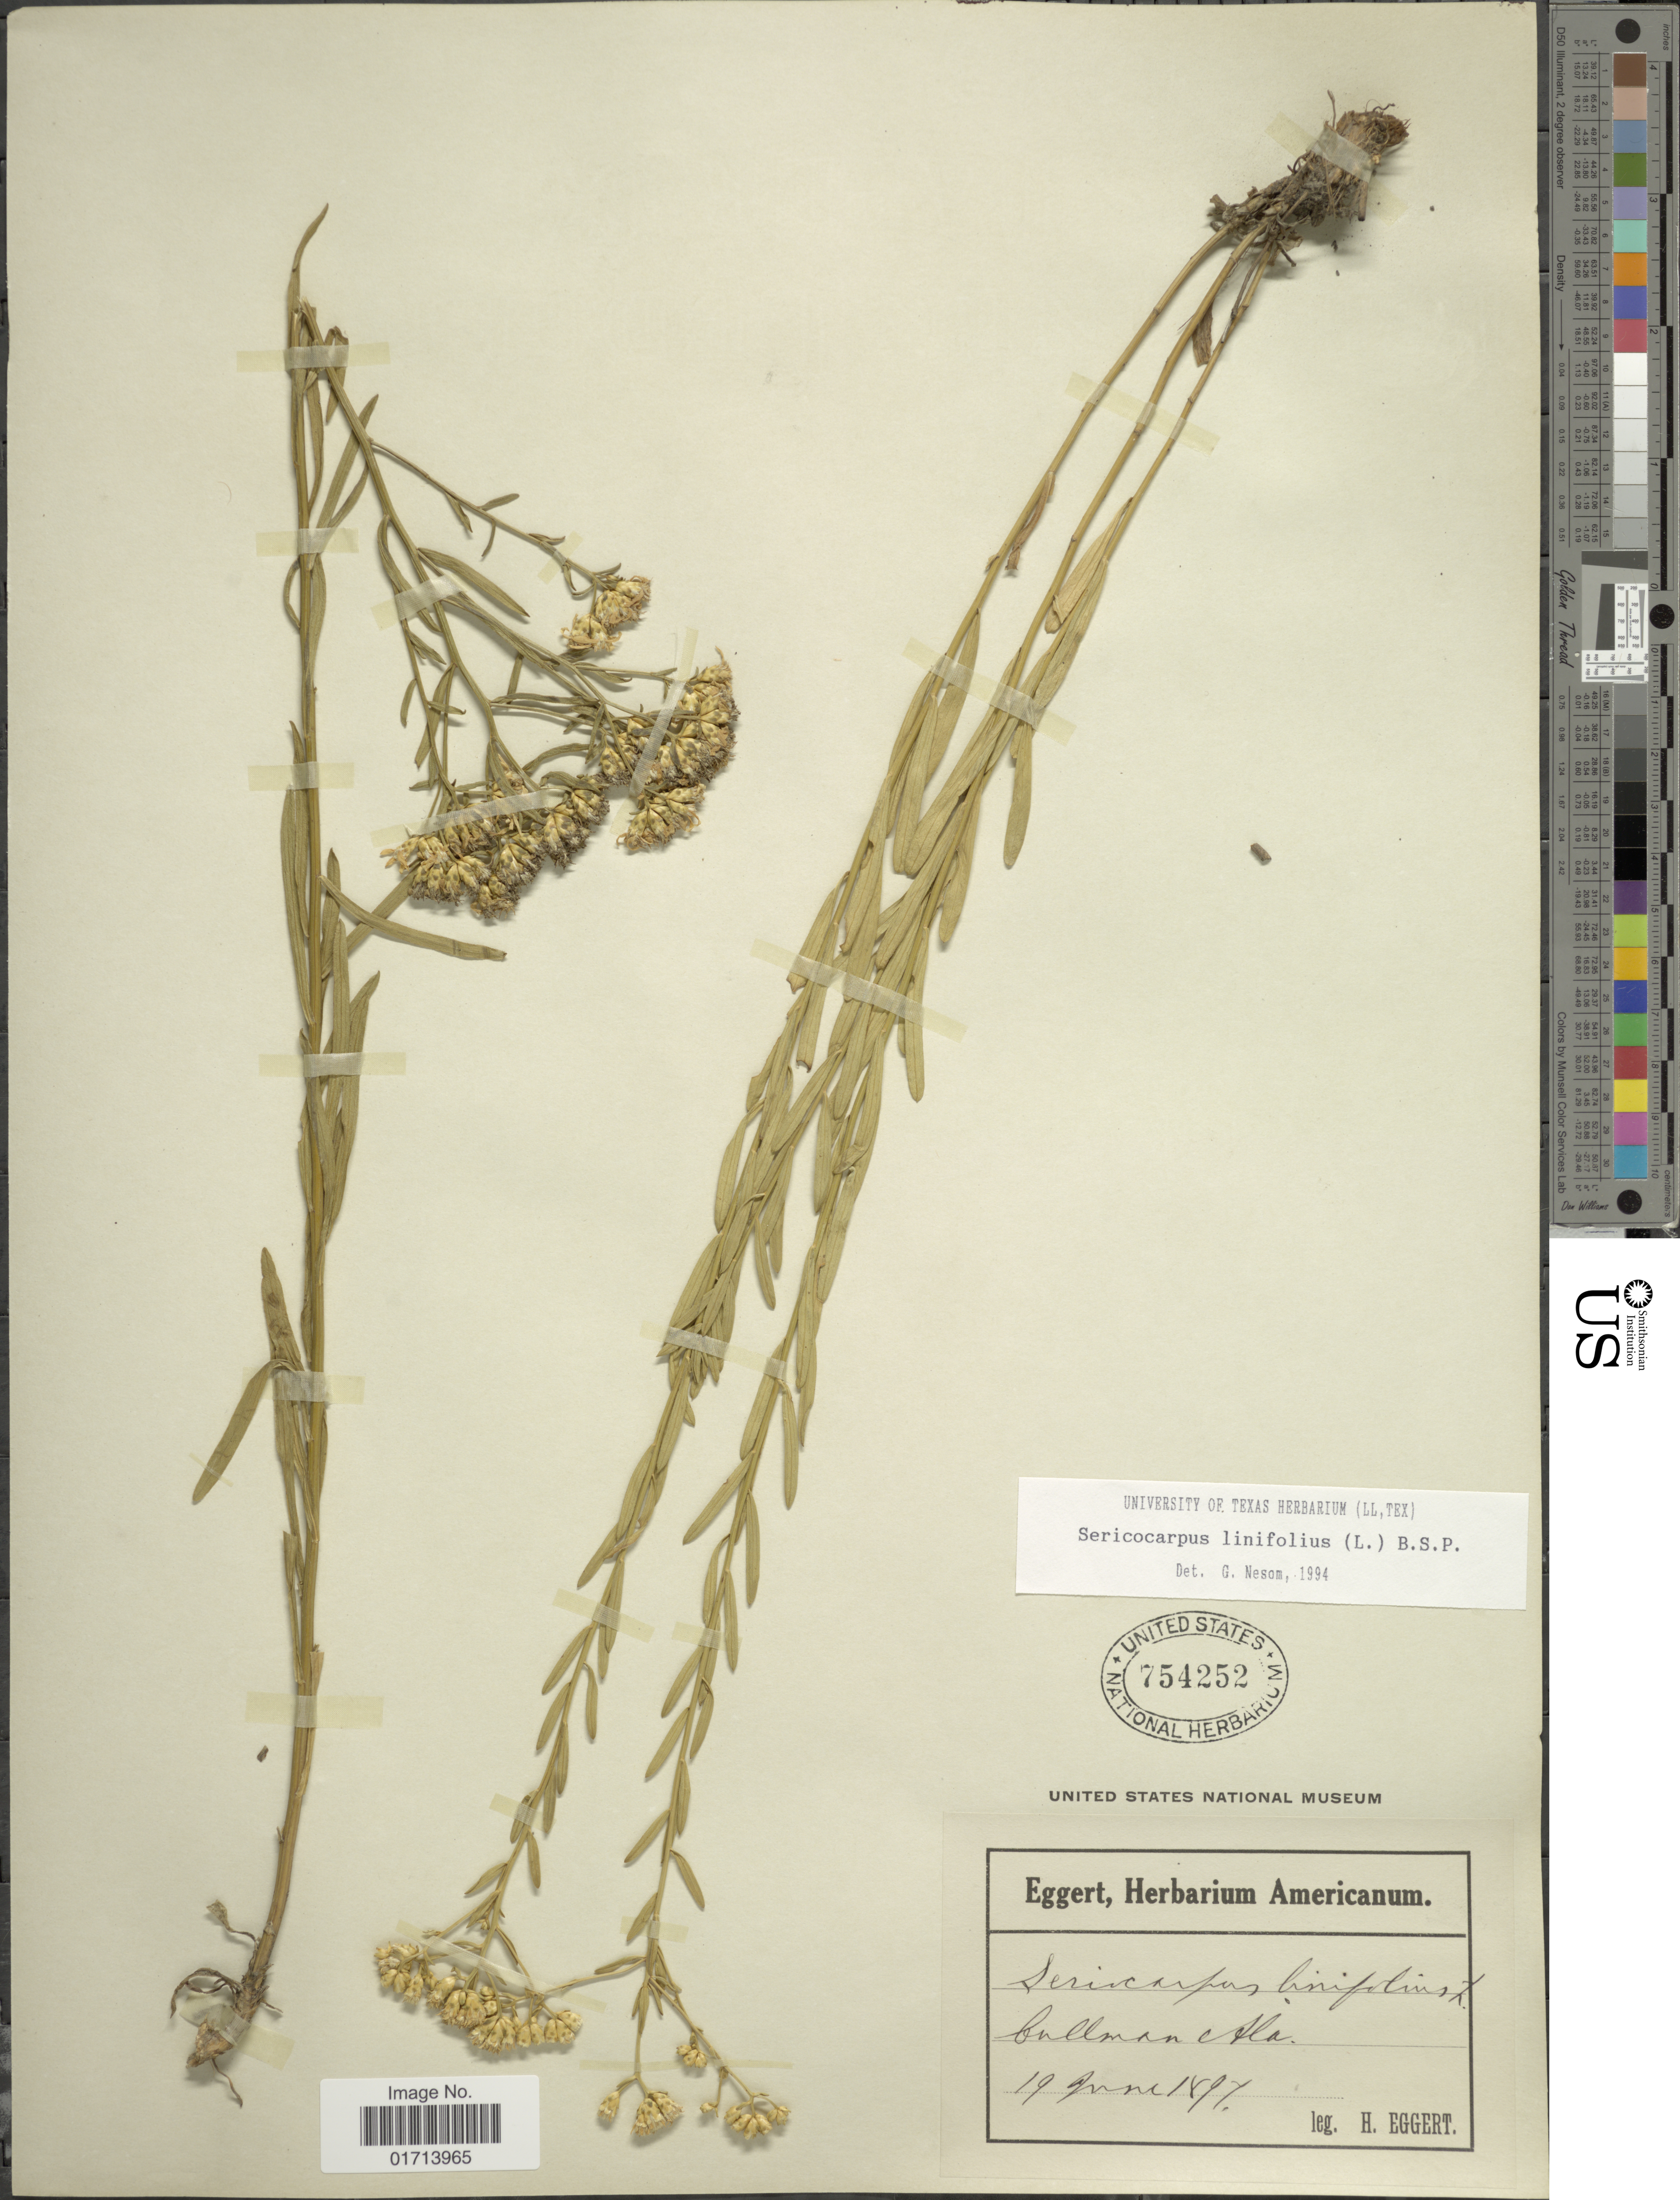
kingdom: Plantae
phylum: Tracheophyta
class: Magnoliopsida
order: Asterales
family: Asteraceae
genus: Sericocarpus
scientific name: Sericocarpus linifolius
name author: (L.) Britton, Stearns & Poggenb.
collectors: H. Eggert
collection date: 1897-06-19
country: United States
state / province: Alabama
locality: Ballman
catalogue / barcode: US 754252